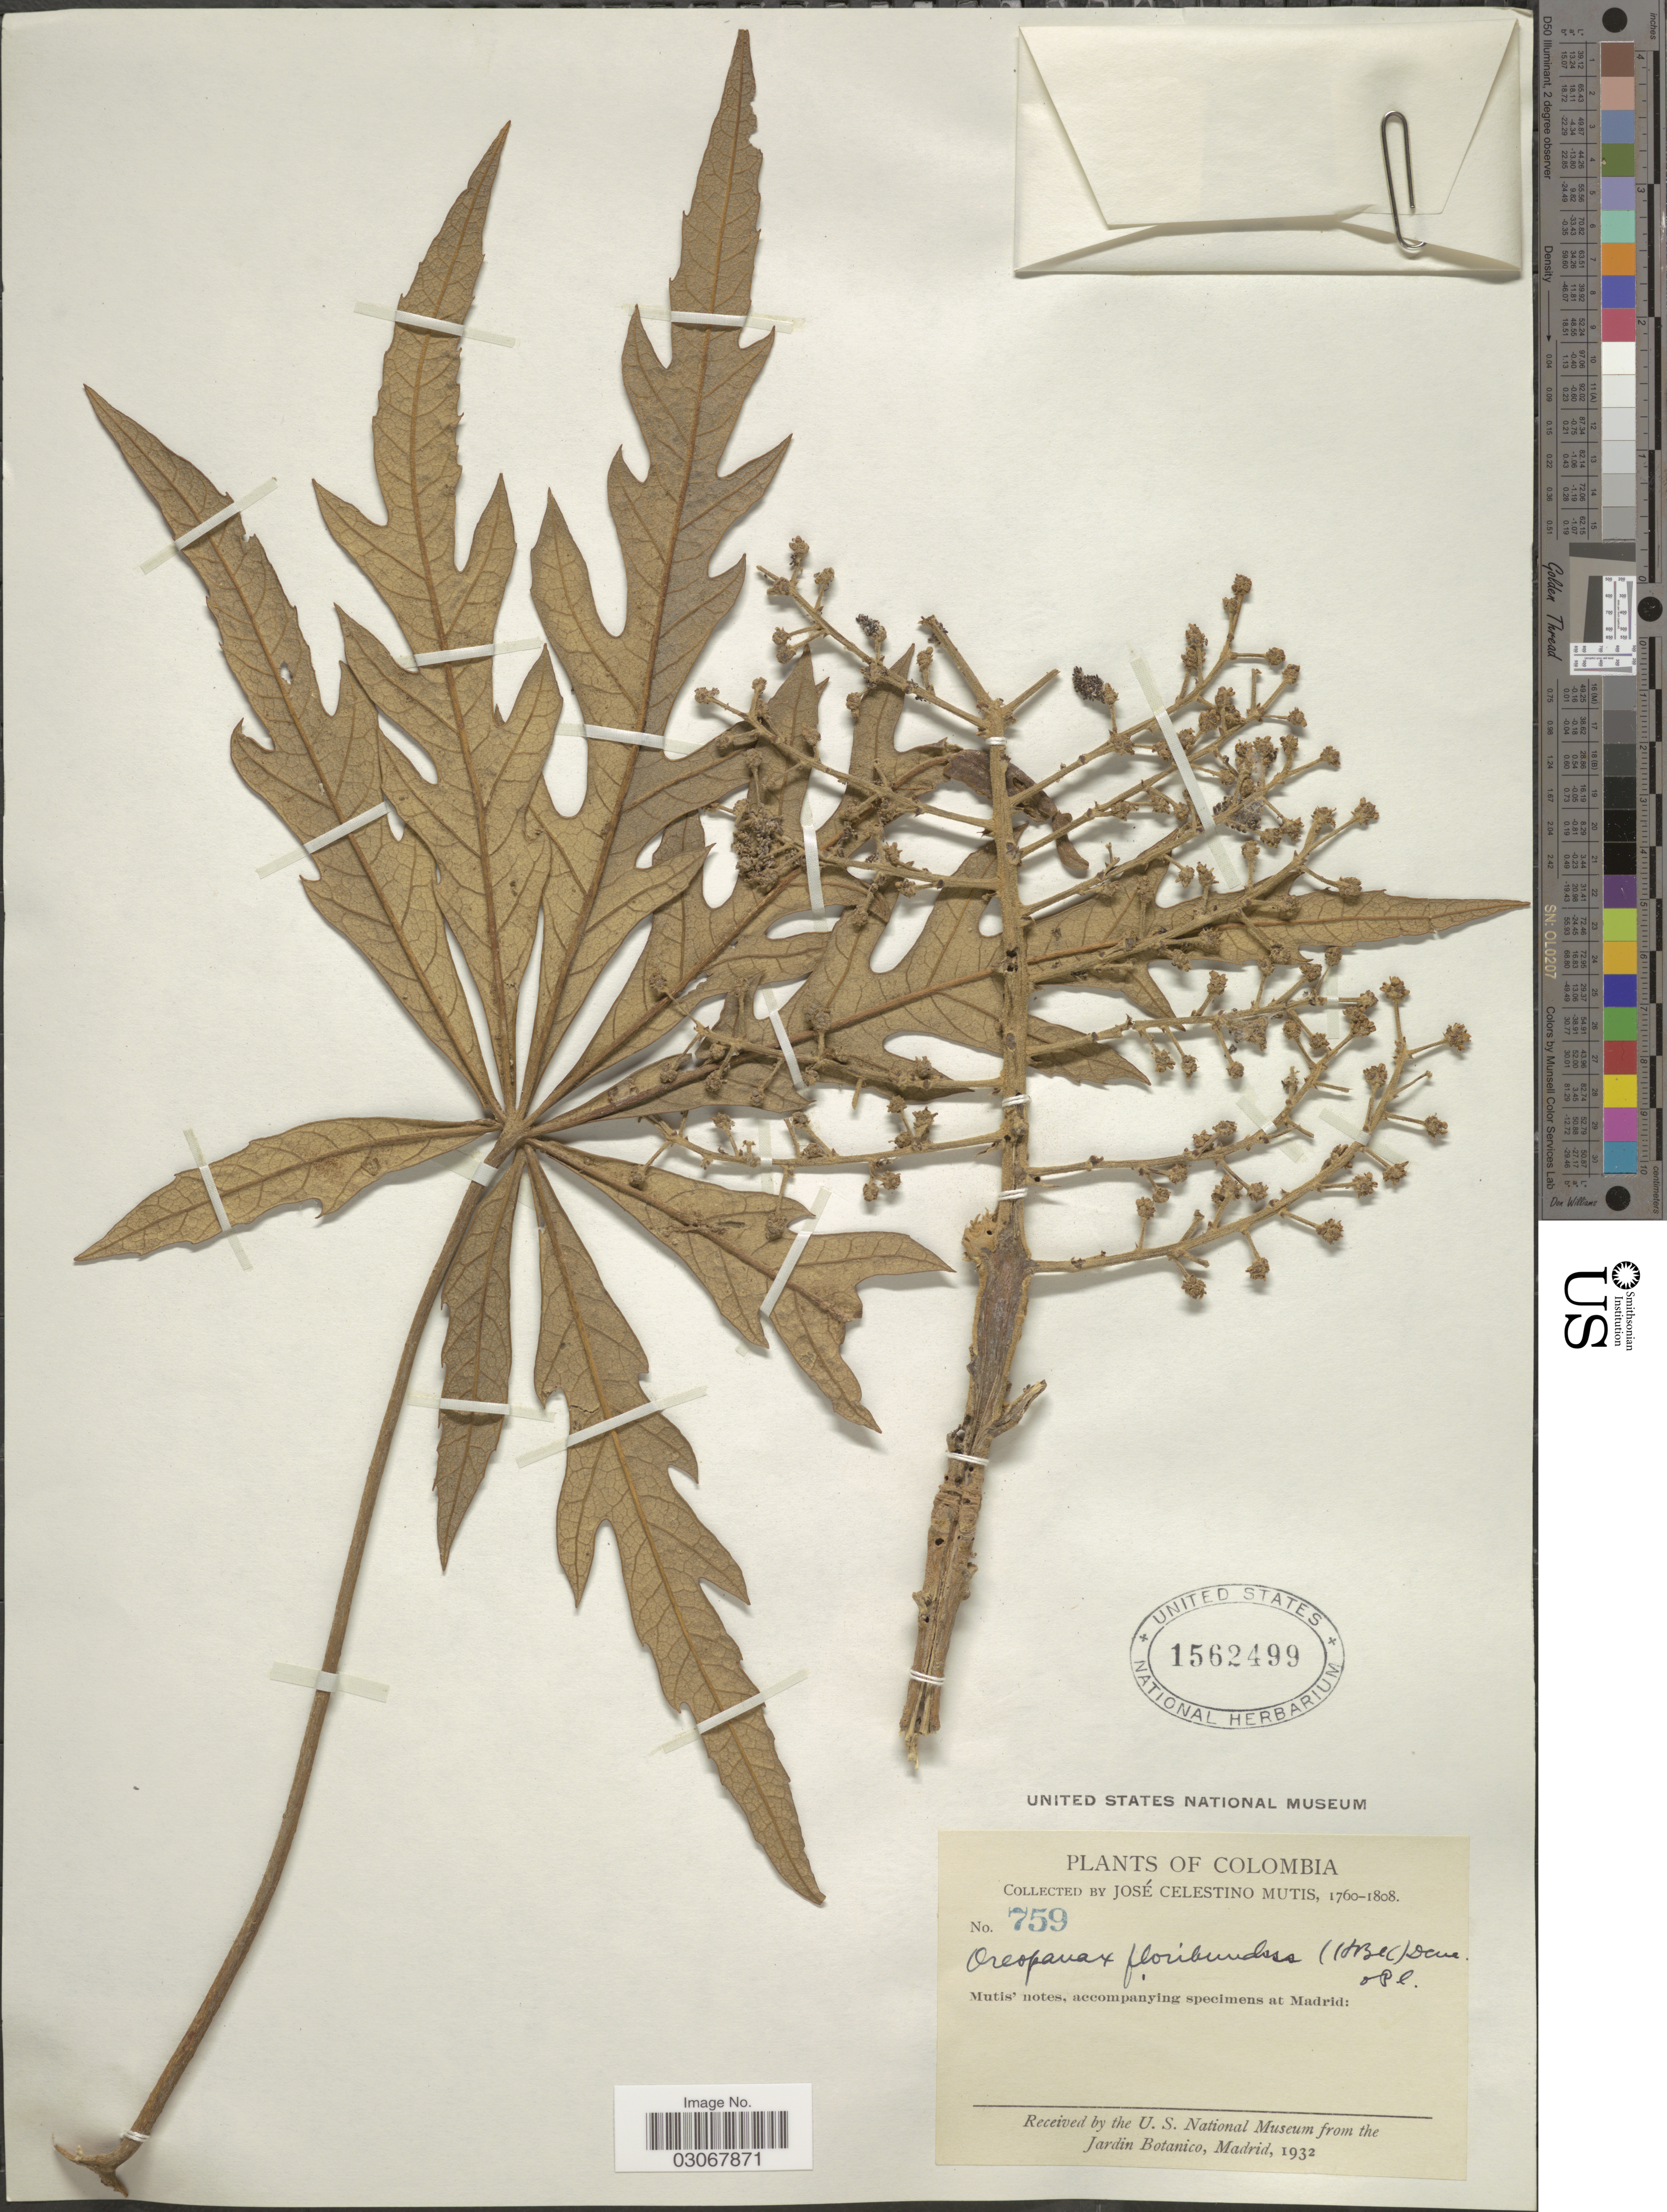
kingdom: Plantae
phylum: Tracheophyta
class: Magnoliopsida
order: Apiales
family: Araliaceae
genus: Oreopanax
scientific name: Oreopanax sp.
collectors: J. C. B. Mutis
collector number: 759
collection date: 1760/1808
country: Colombia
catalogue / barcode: US 1562499